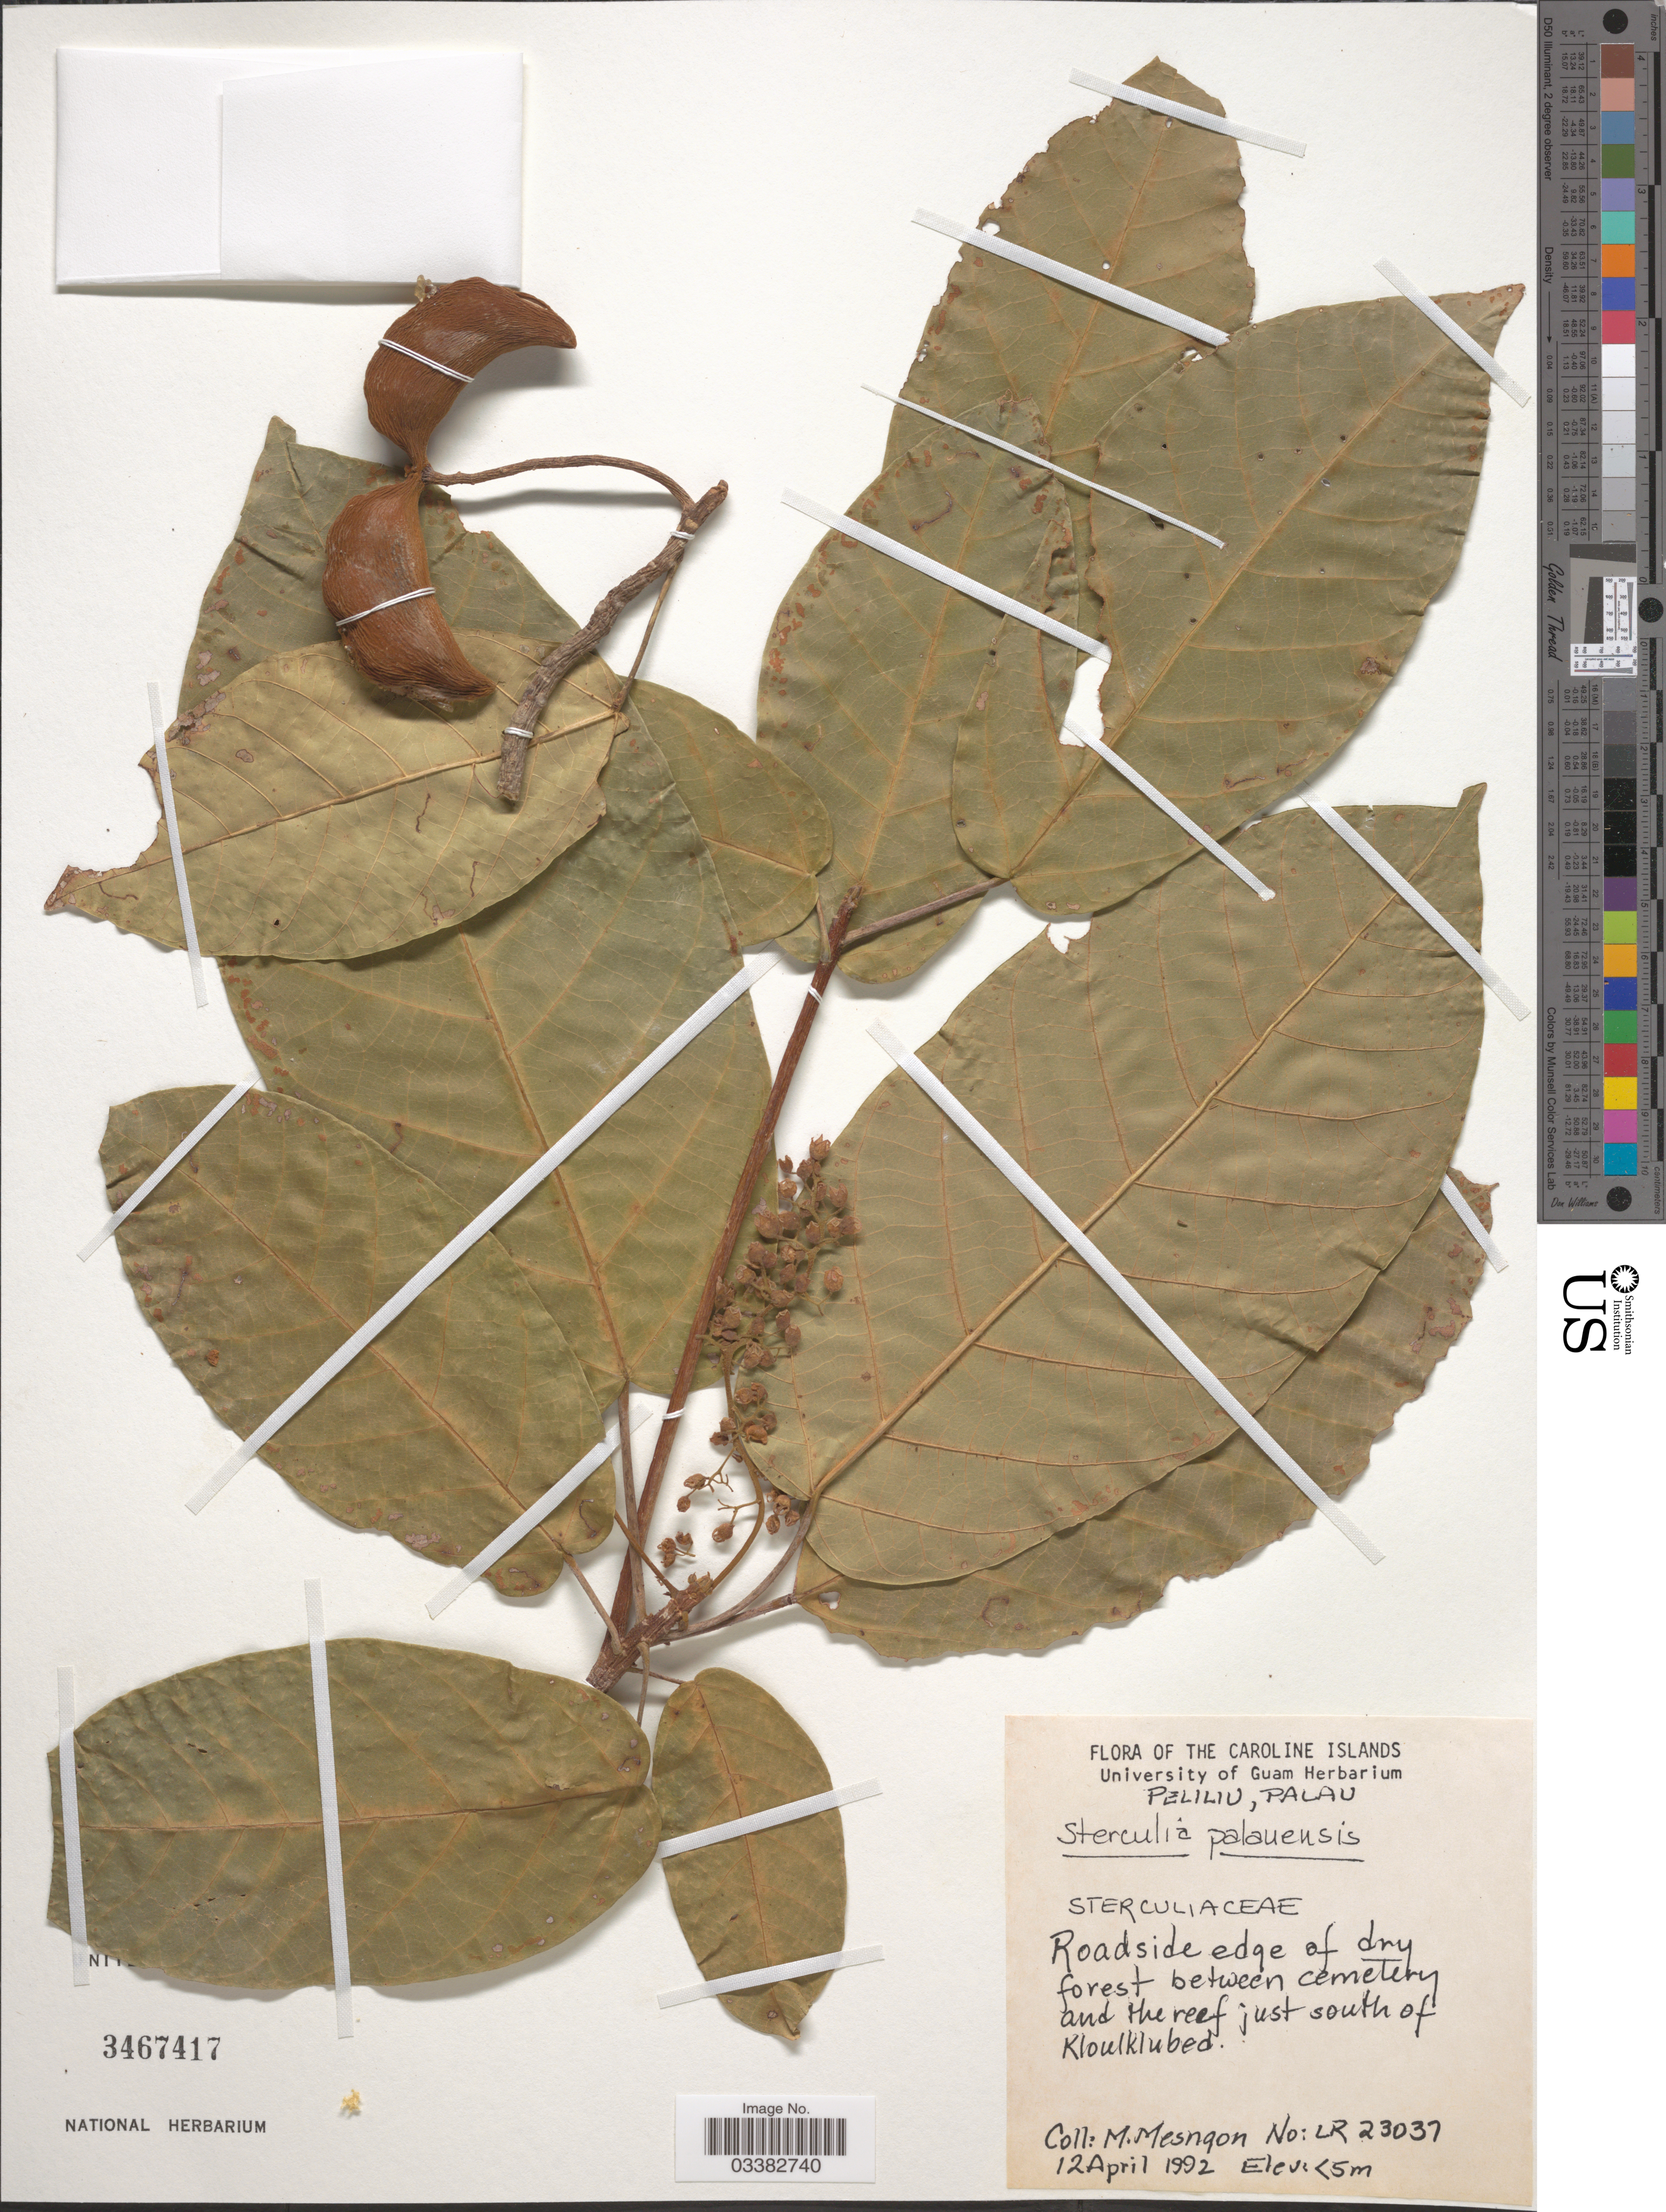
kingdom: Plantae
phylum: Tracheophyta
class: Magnoliopsida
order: Malvales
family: Malvaceae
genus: Sterculia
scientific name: Sterculia palauensis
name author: Kaneh.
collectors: M. Mesngon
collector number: LR23037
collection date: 1992-04-12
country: Palau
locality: The Caroline Islands. Peliliu, Palau. Roadside edge of dry forest between cemetery and the reef just south of Kloulklubed.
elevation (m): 5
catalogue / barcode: US 3467417